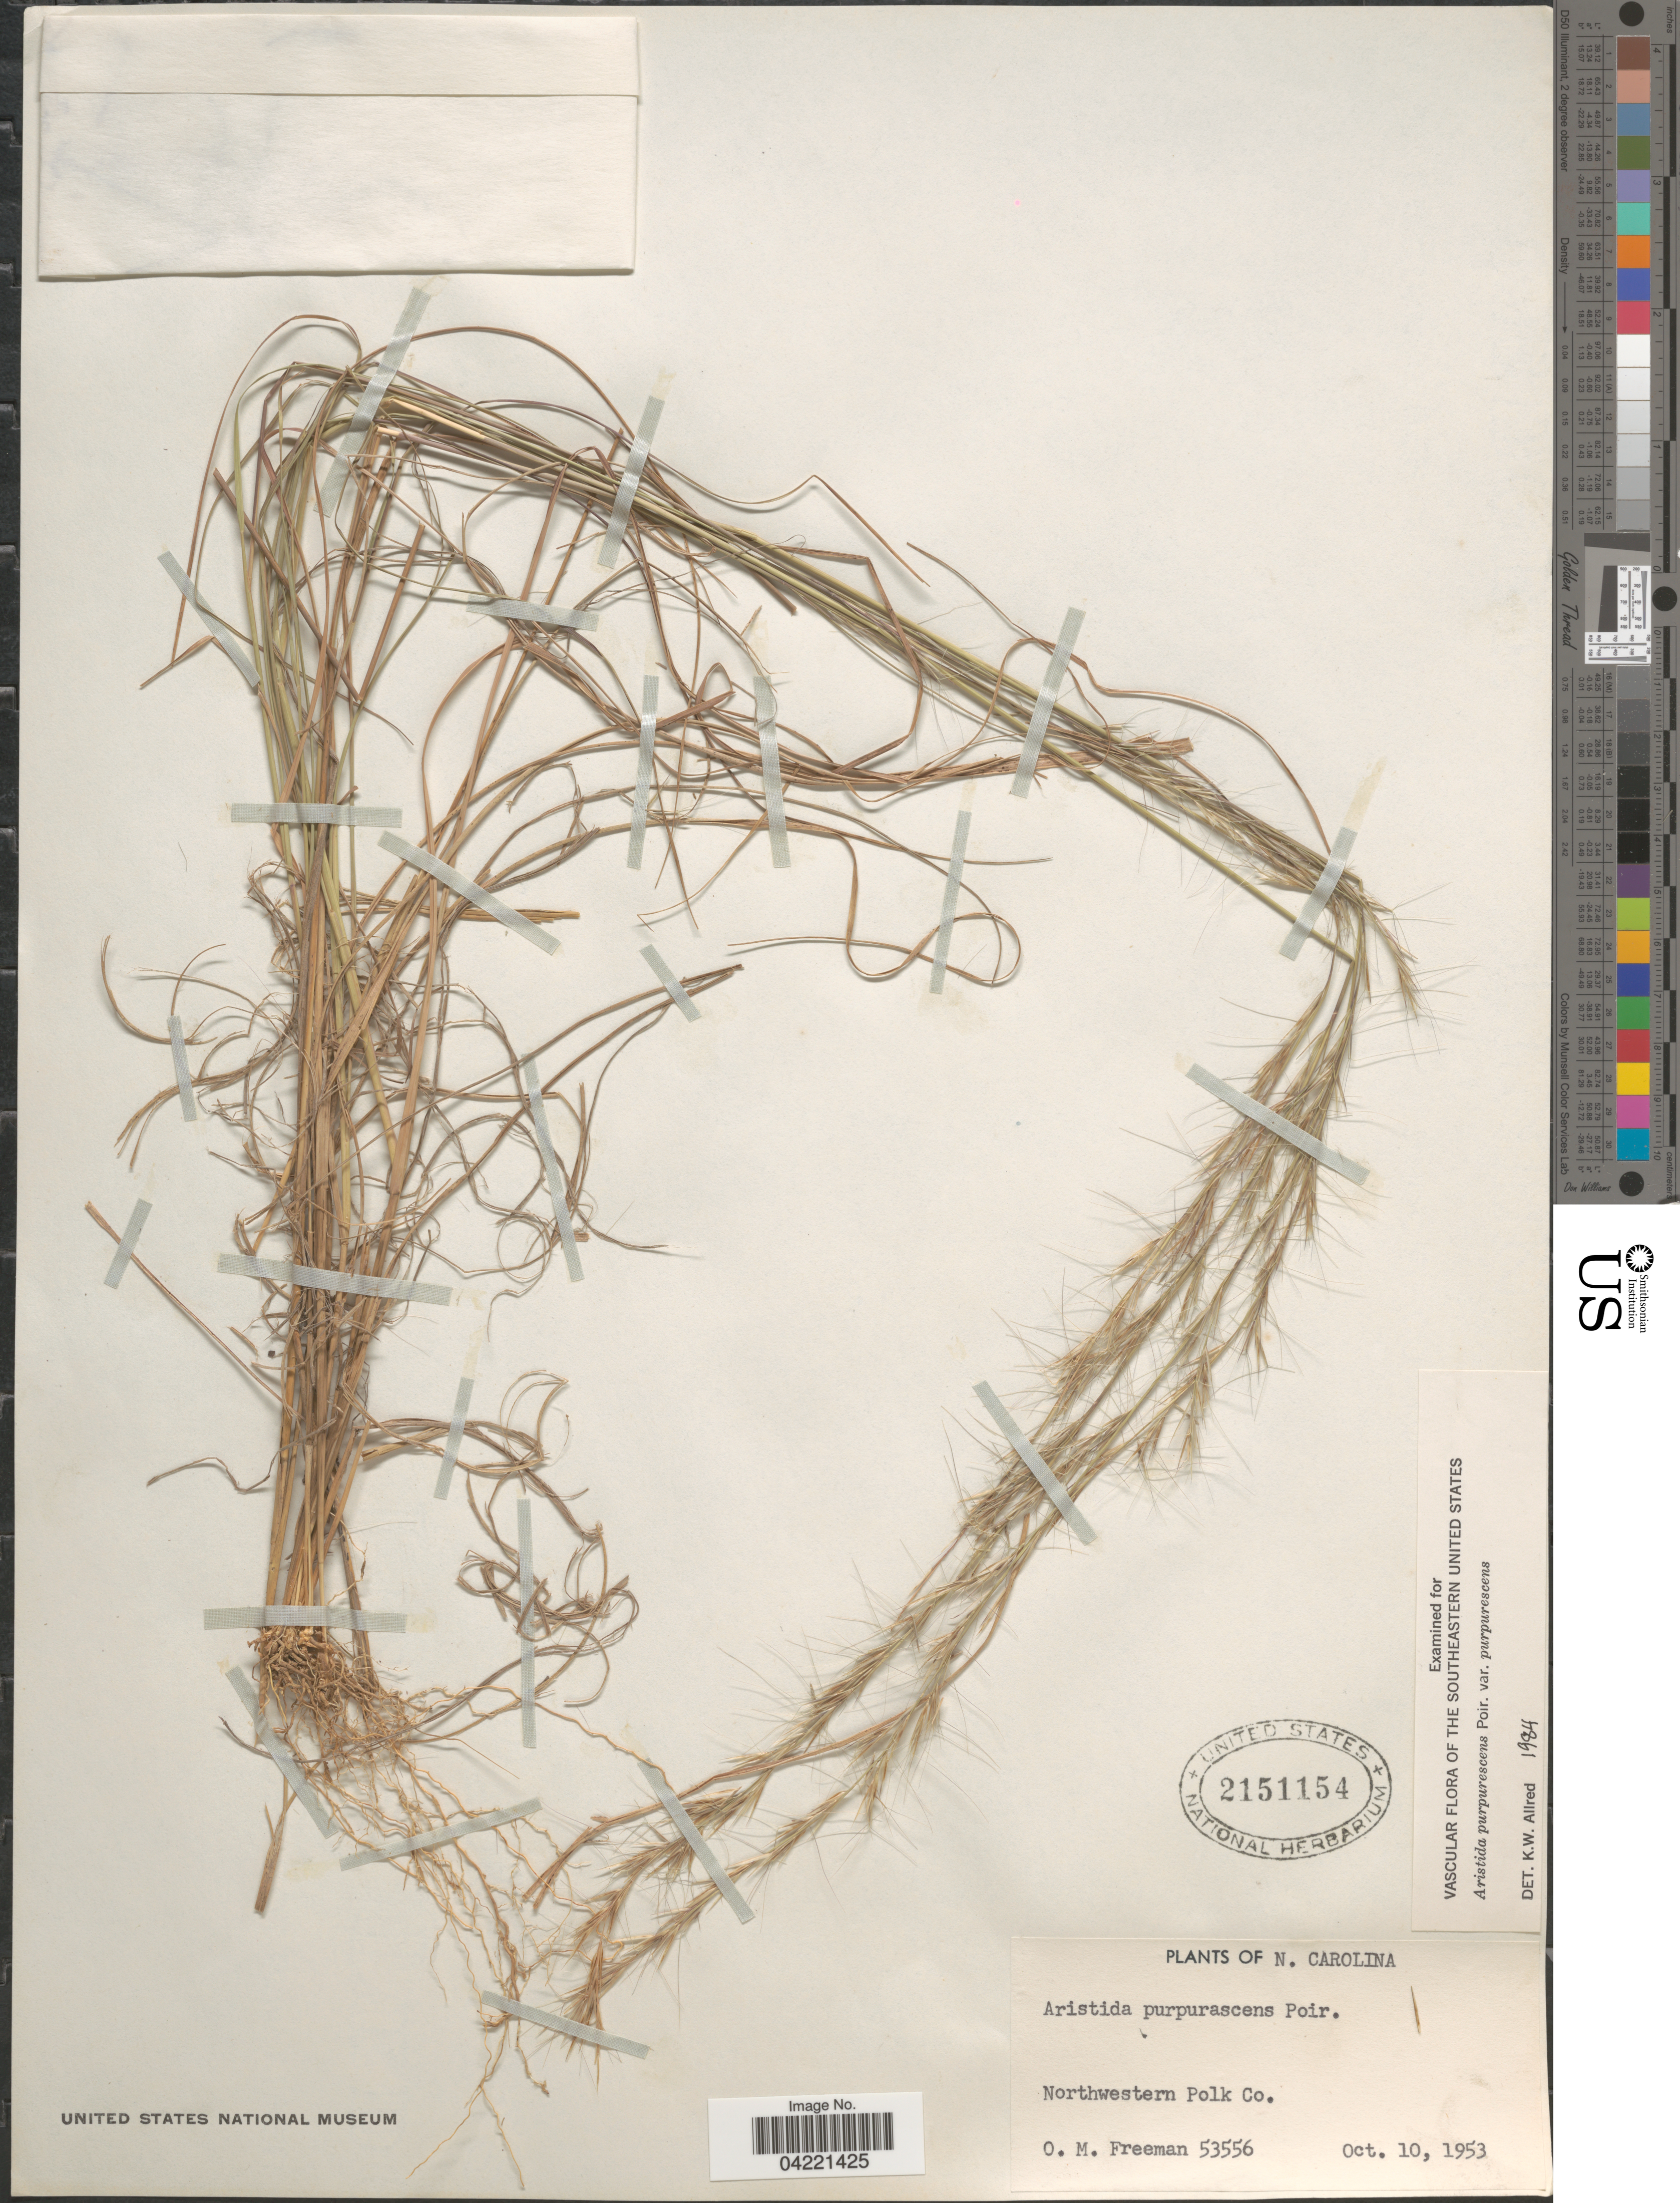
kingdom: Plantae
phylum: Tracheophyta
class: Liliopsida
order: Poales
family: Poaceae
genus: Aristida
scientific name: Aristida purpurascens var. purpurescens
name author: Poir.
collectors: O. Freeman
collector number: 53556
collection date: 1953-10-10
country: United States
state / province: North Carolina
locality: Northwestern Polk Co.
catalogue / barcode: US 2151154